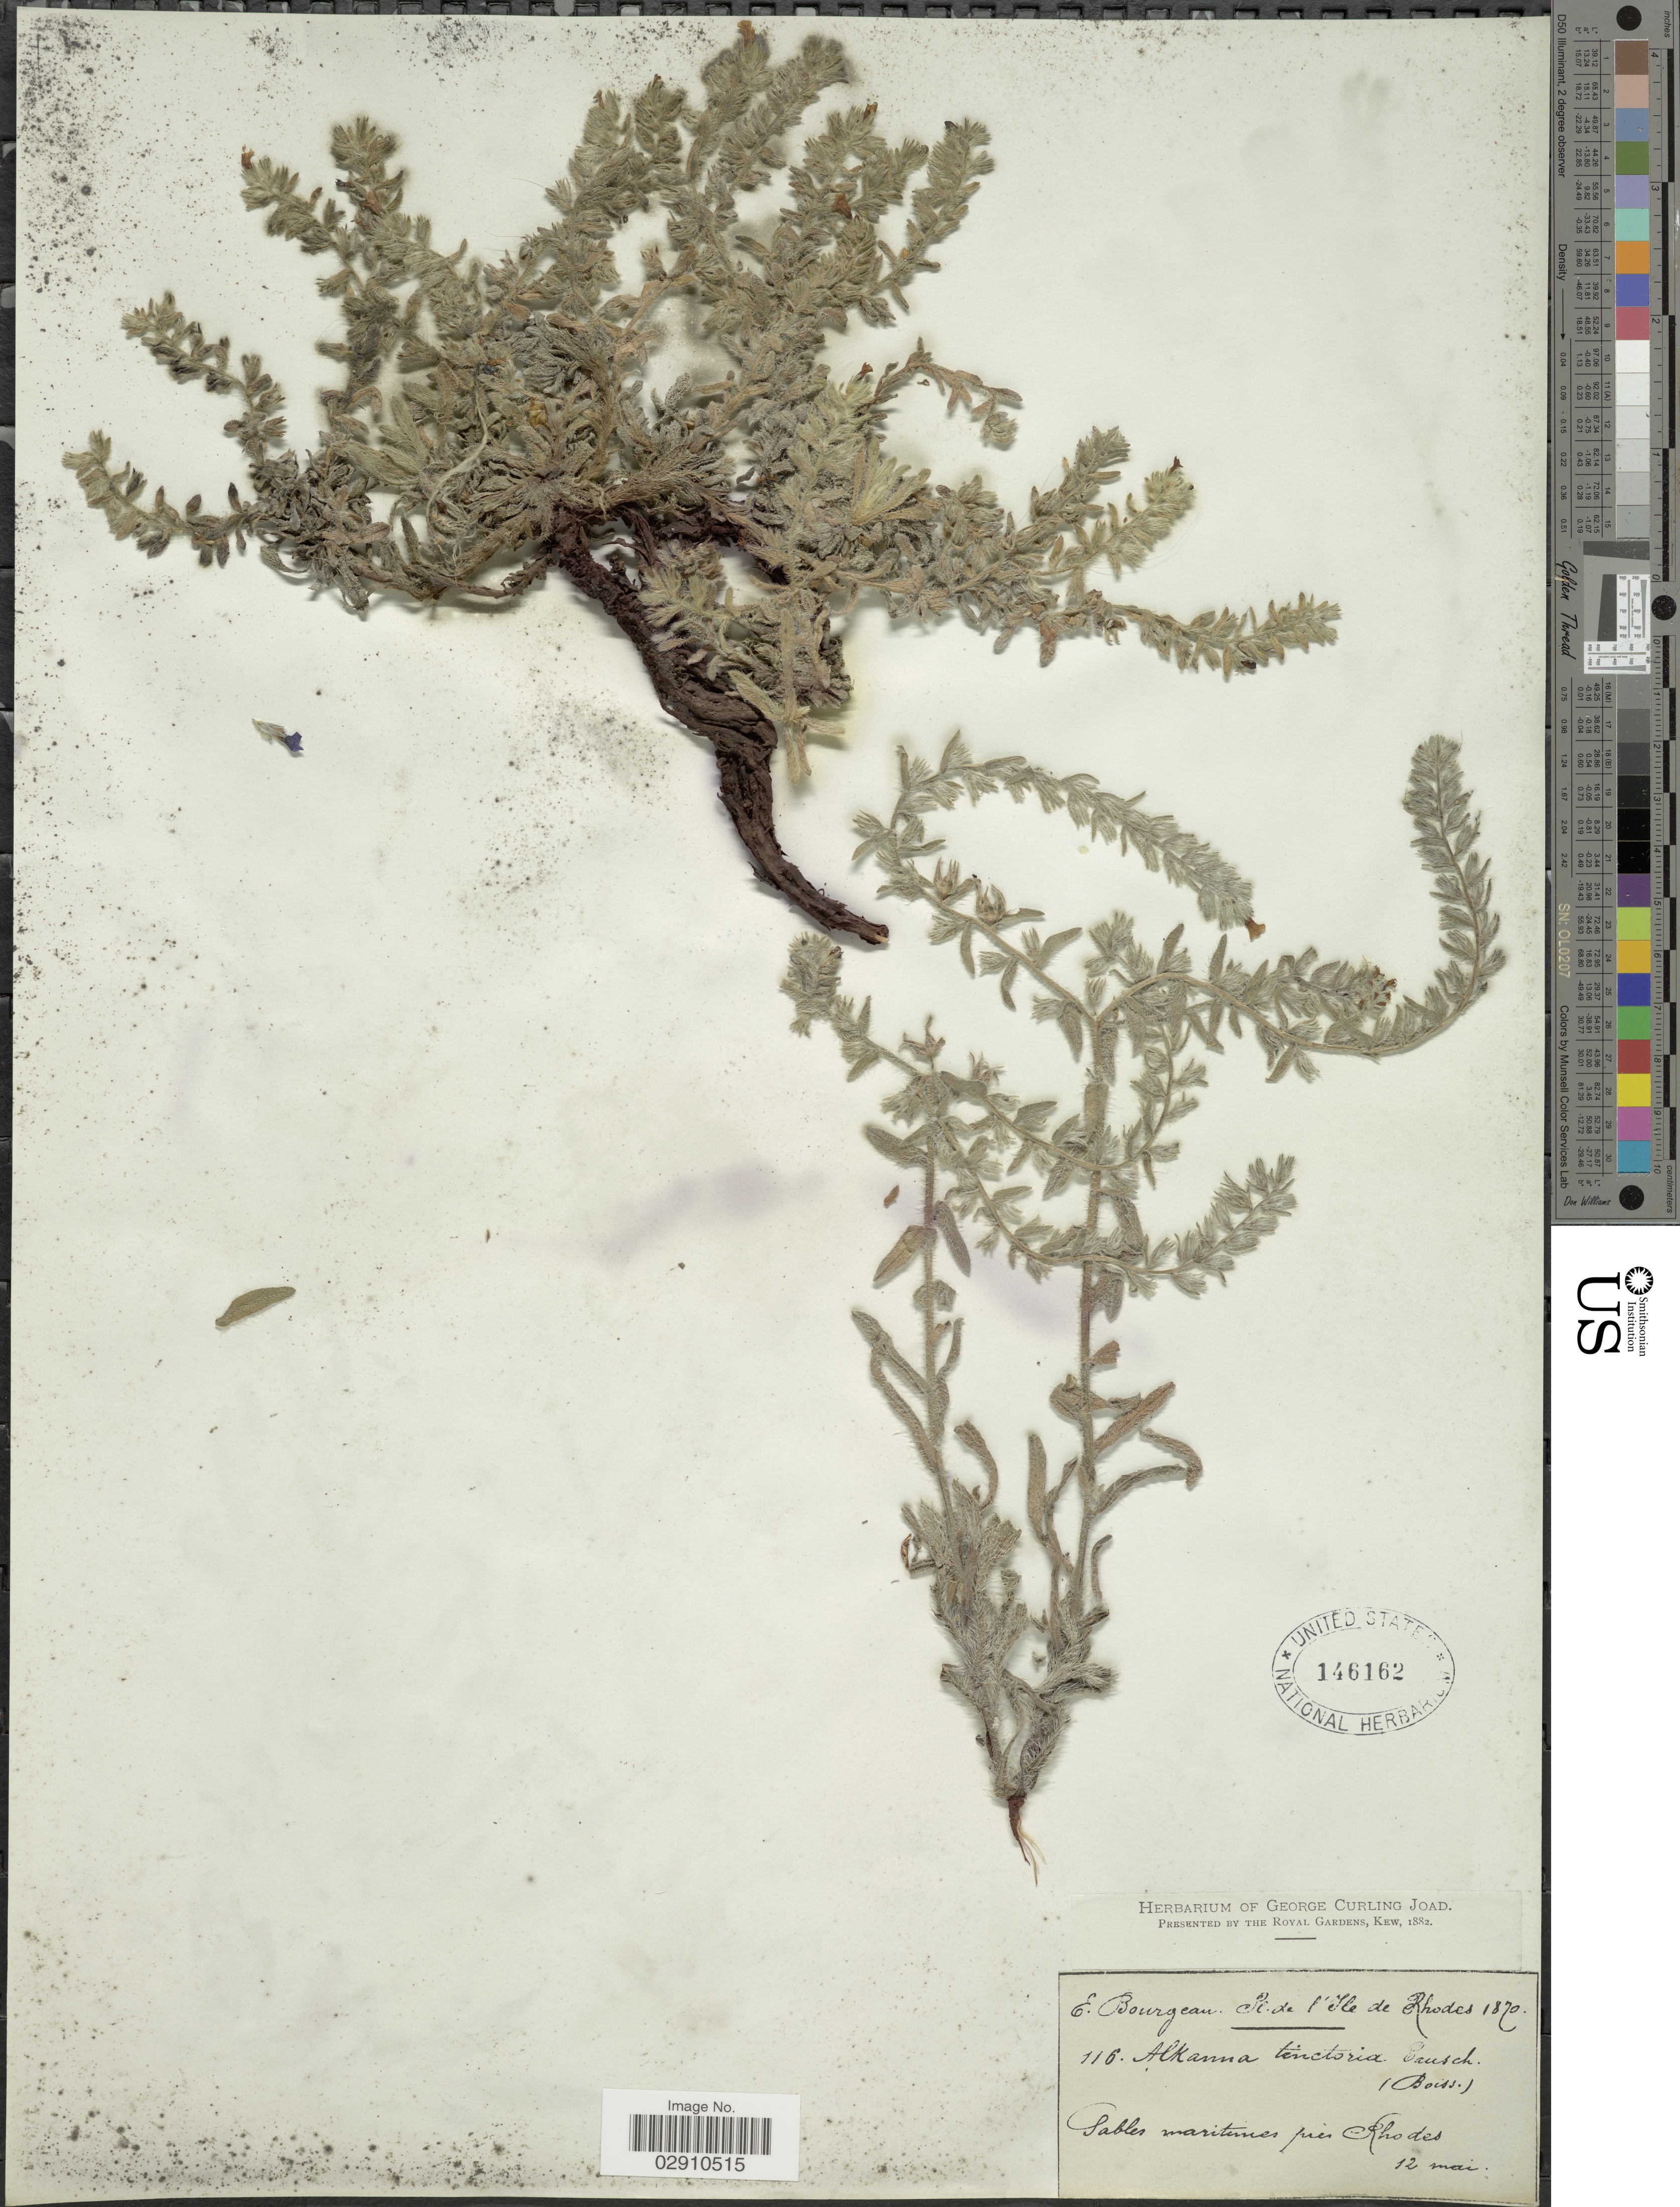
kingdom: Plantae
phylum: Tracheophyta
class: Magnoliopsida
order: Boraginales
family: Boraginaceae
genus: Alkanna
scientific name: Alkanna tinctoria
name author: (L.) Tausch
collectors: E. Bourgeau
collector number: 116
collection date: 1870-05-12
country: Greece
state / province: South Aegean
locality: L'Ile de Rhodes. Sables maritimes près Rhodes.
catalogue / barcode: US 146162